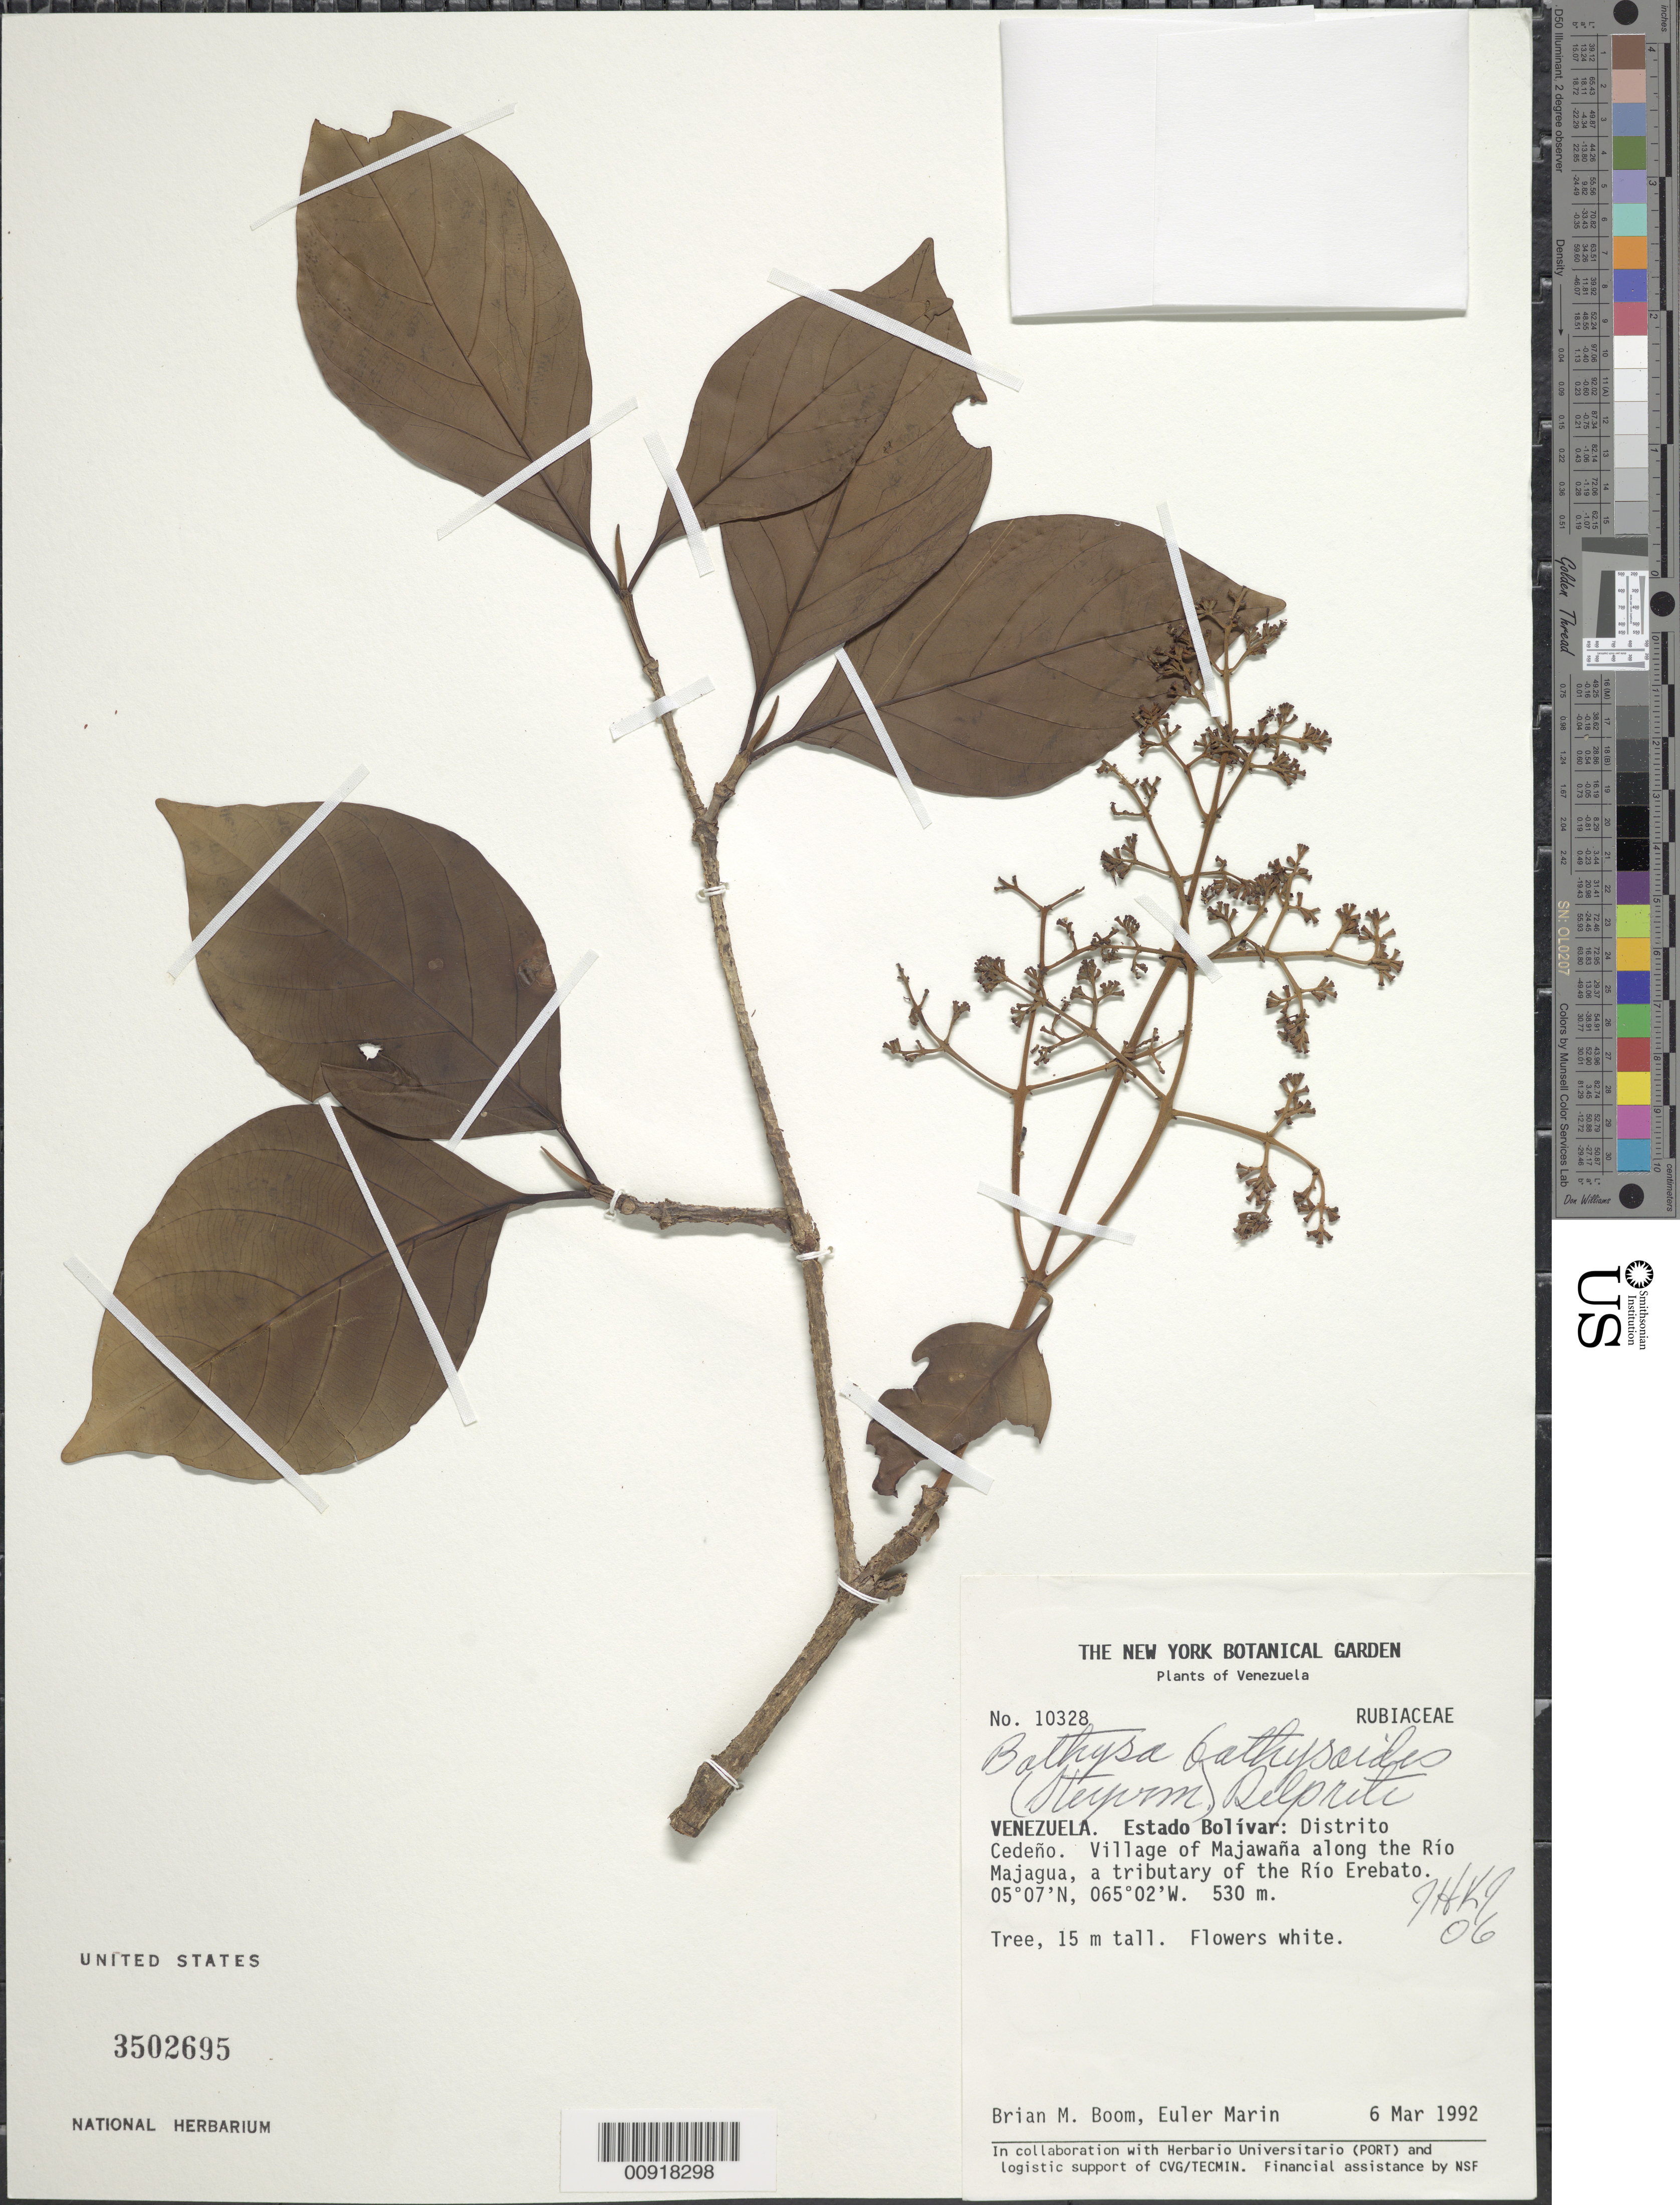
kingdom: Plantae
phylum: Tracheophyta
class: Magnoliopsida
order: Gentianales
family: Rubiaceae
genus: Bathysa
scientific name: Bathysa bathysoides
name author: (Steyerm.) Delprete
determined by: Kirkbride, J. H.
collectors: B. M. Boom & E. Marin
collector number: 10328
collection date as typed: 6-Mar-92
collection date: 1992-03-06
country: Venezuela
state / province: Bolívar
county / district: Cedeño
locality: Majawana village along the Río Majagua, tributary of the Río Erebato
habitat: Along rio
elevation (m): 530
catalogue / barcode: US 3502695